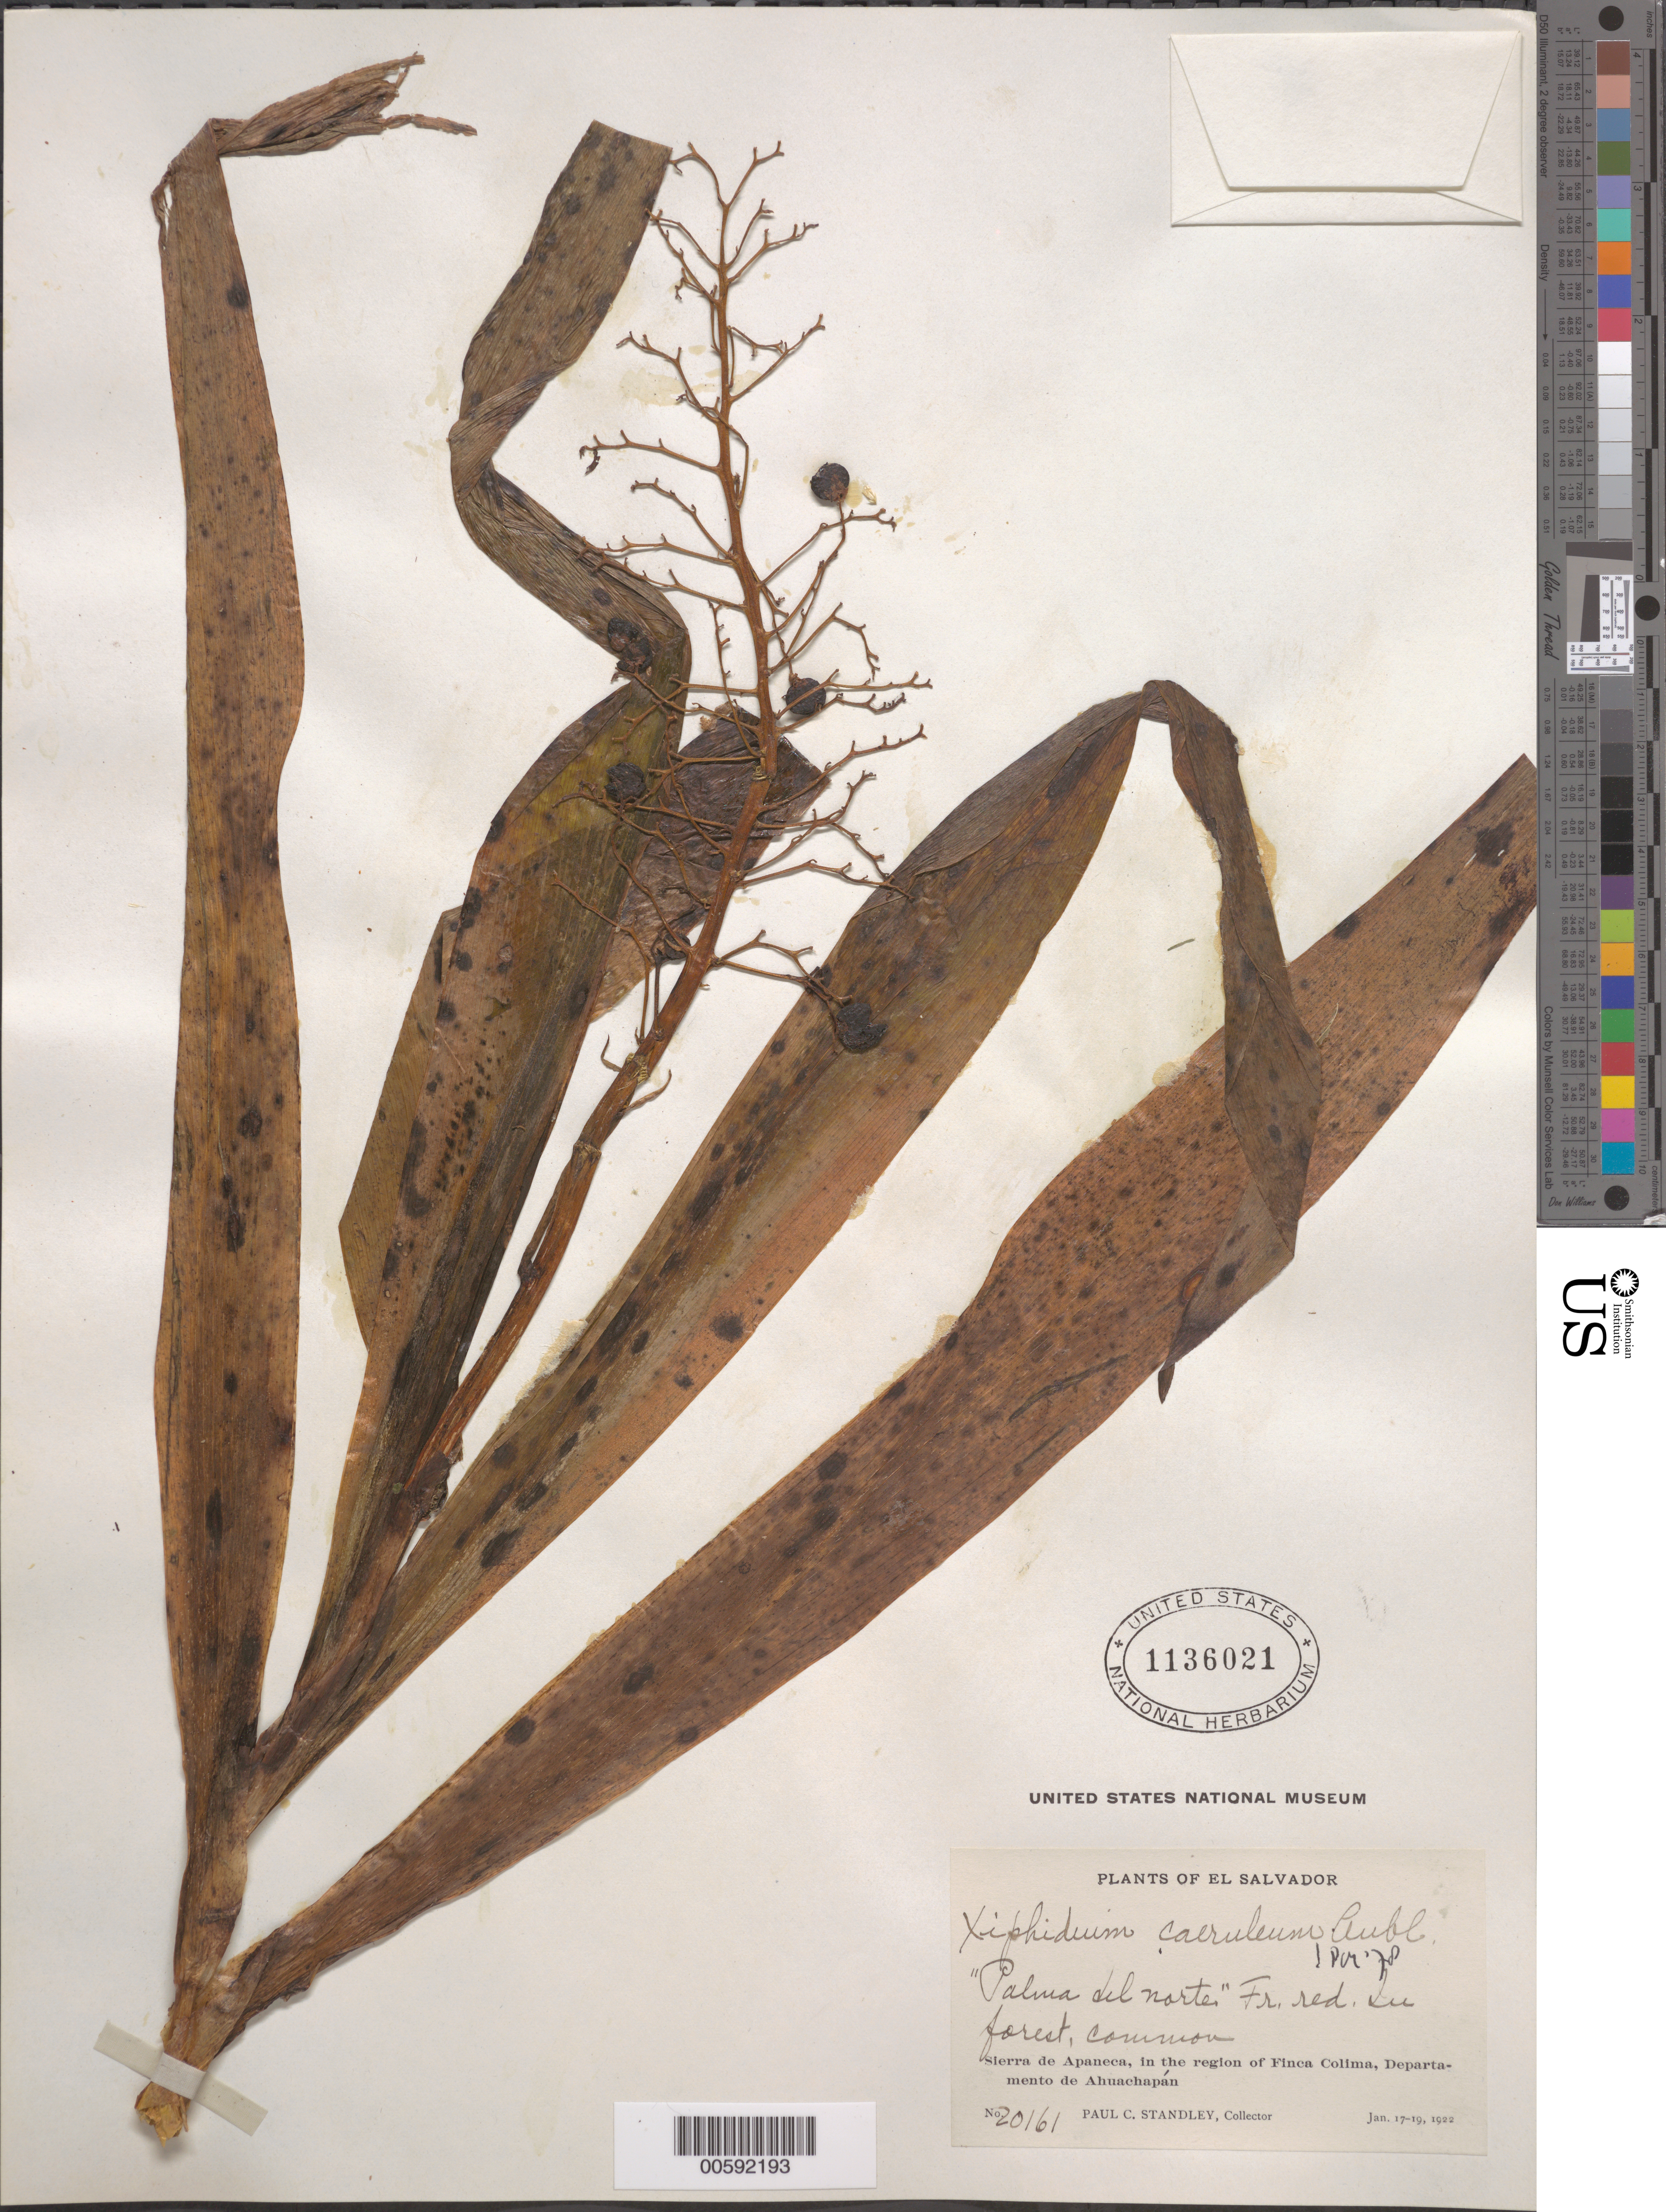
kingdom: Plantae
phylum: Tracheophyta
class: Liliopsida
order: Commelinales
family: Haemodoraceae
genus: Xiphidium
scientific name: Xiphidium caeruleum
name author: Aubl.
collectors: P. C. Standley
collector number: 20161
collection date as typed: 17 Jan 1922 to 19 Jan 1922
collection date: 1922-01-17/1922-01-19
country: El Salvador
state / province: Ahuachapán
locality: Sierra de Apaneca, Finca Colima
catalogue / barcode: US 1136021